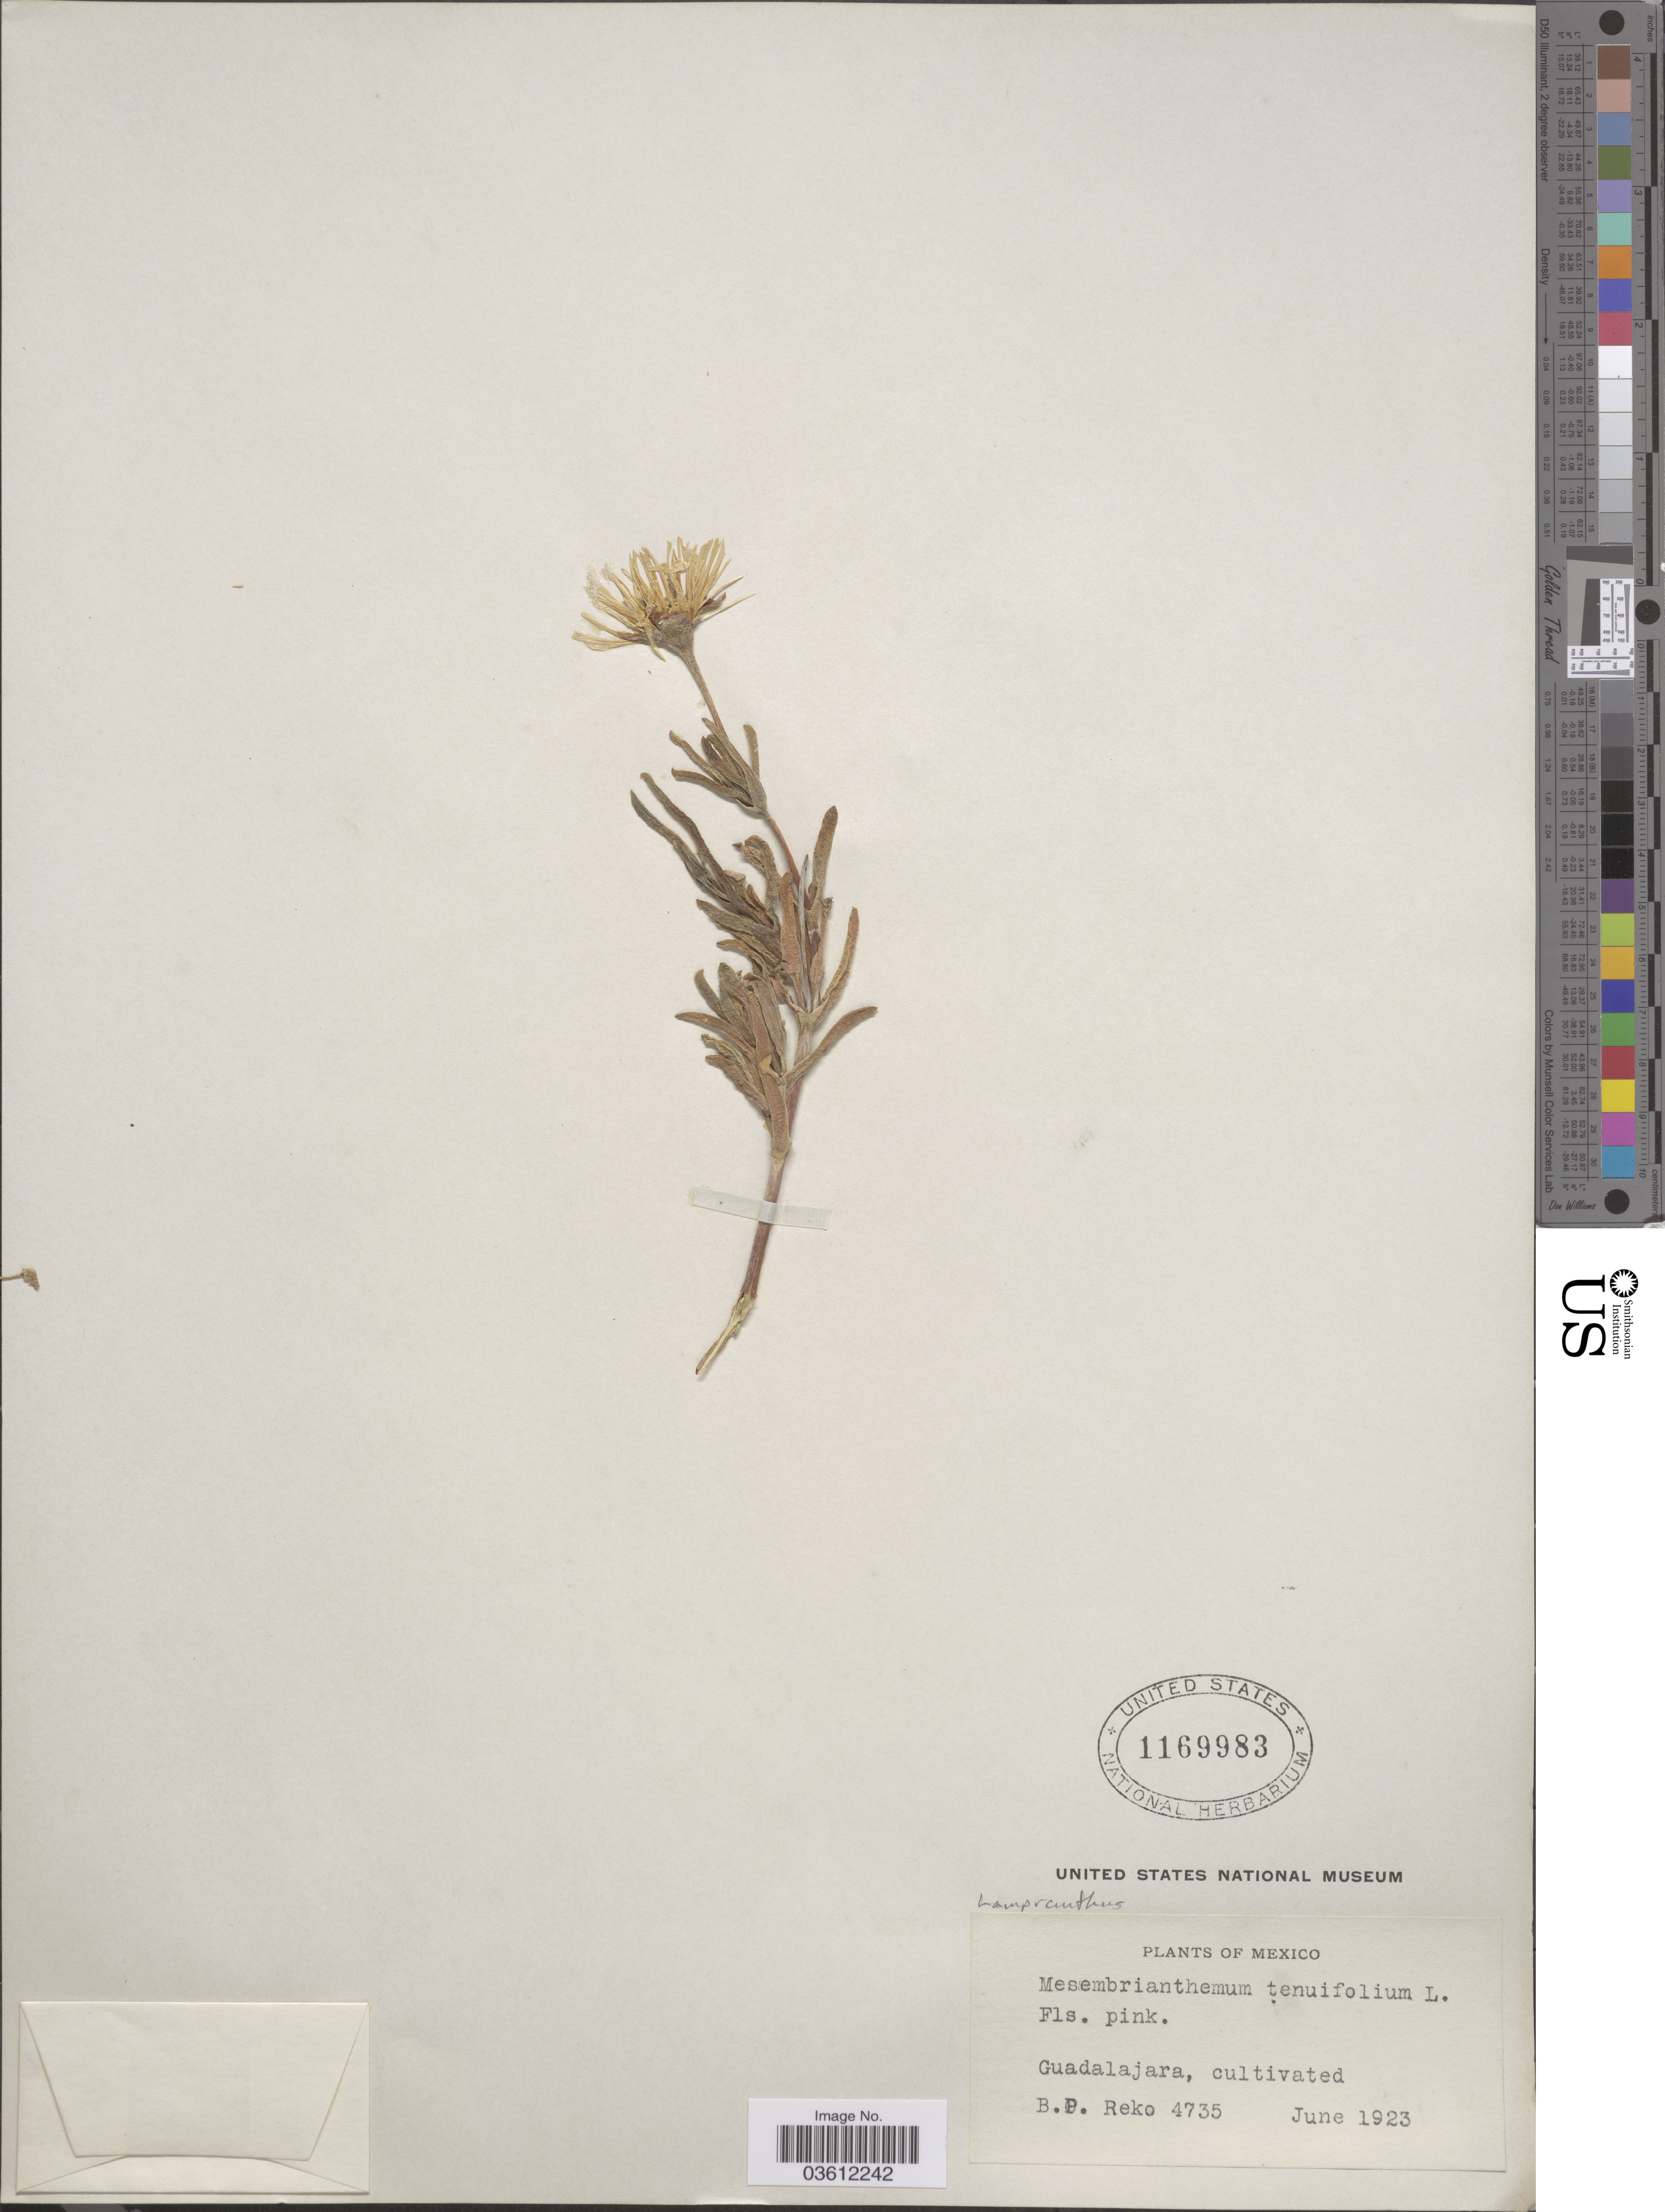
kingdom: Plantae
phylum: Tracheophyta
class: Magnoliopsida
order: Caryophyllales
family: Aizoaceae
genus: Mesembryanthemum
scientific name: Mesembryanthemum sp.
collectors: B. P. Reko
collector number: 4735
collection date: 1923-06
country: Mexico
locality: Guadalajara.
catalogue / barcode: US 1169983